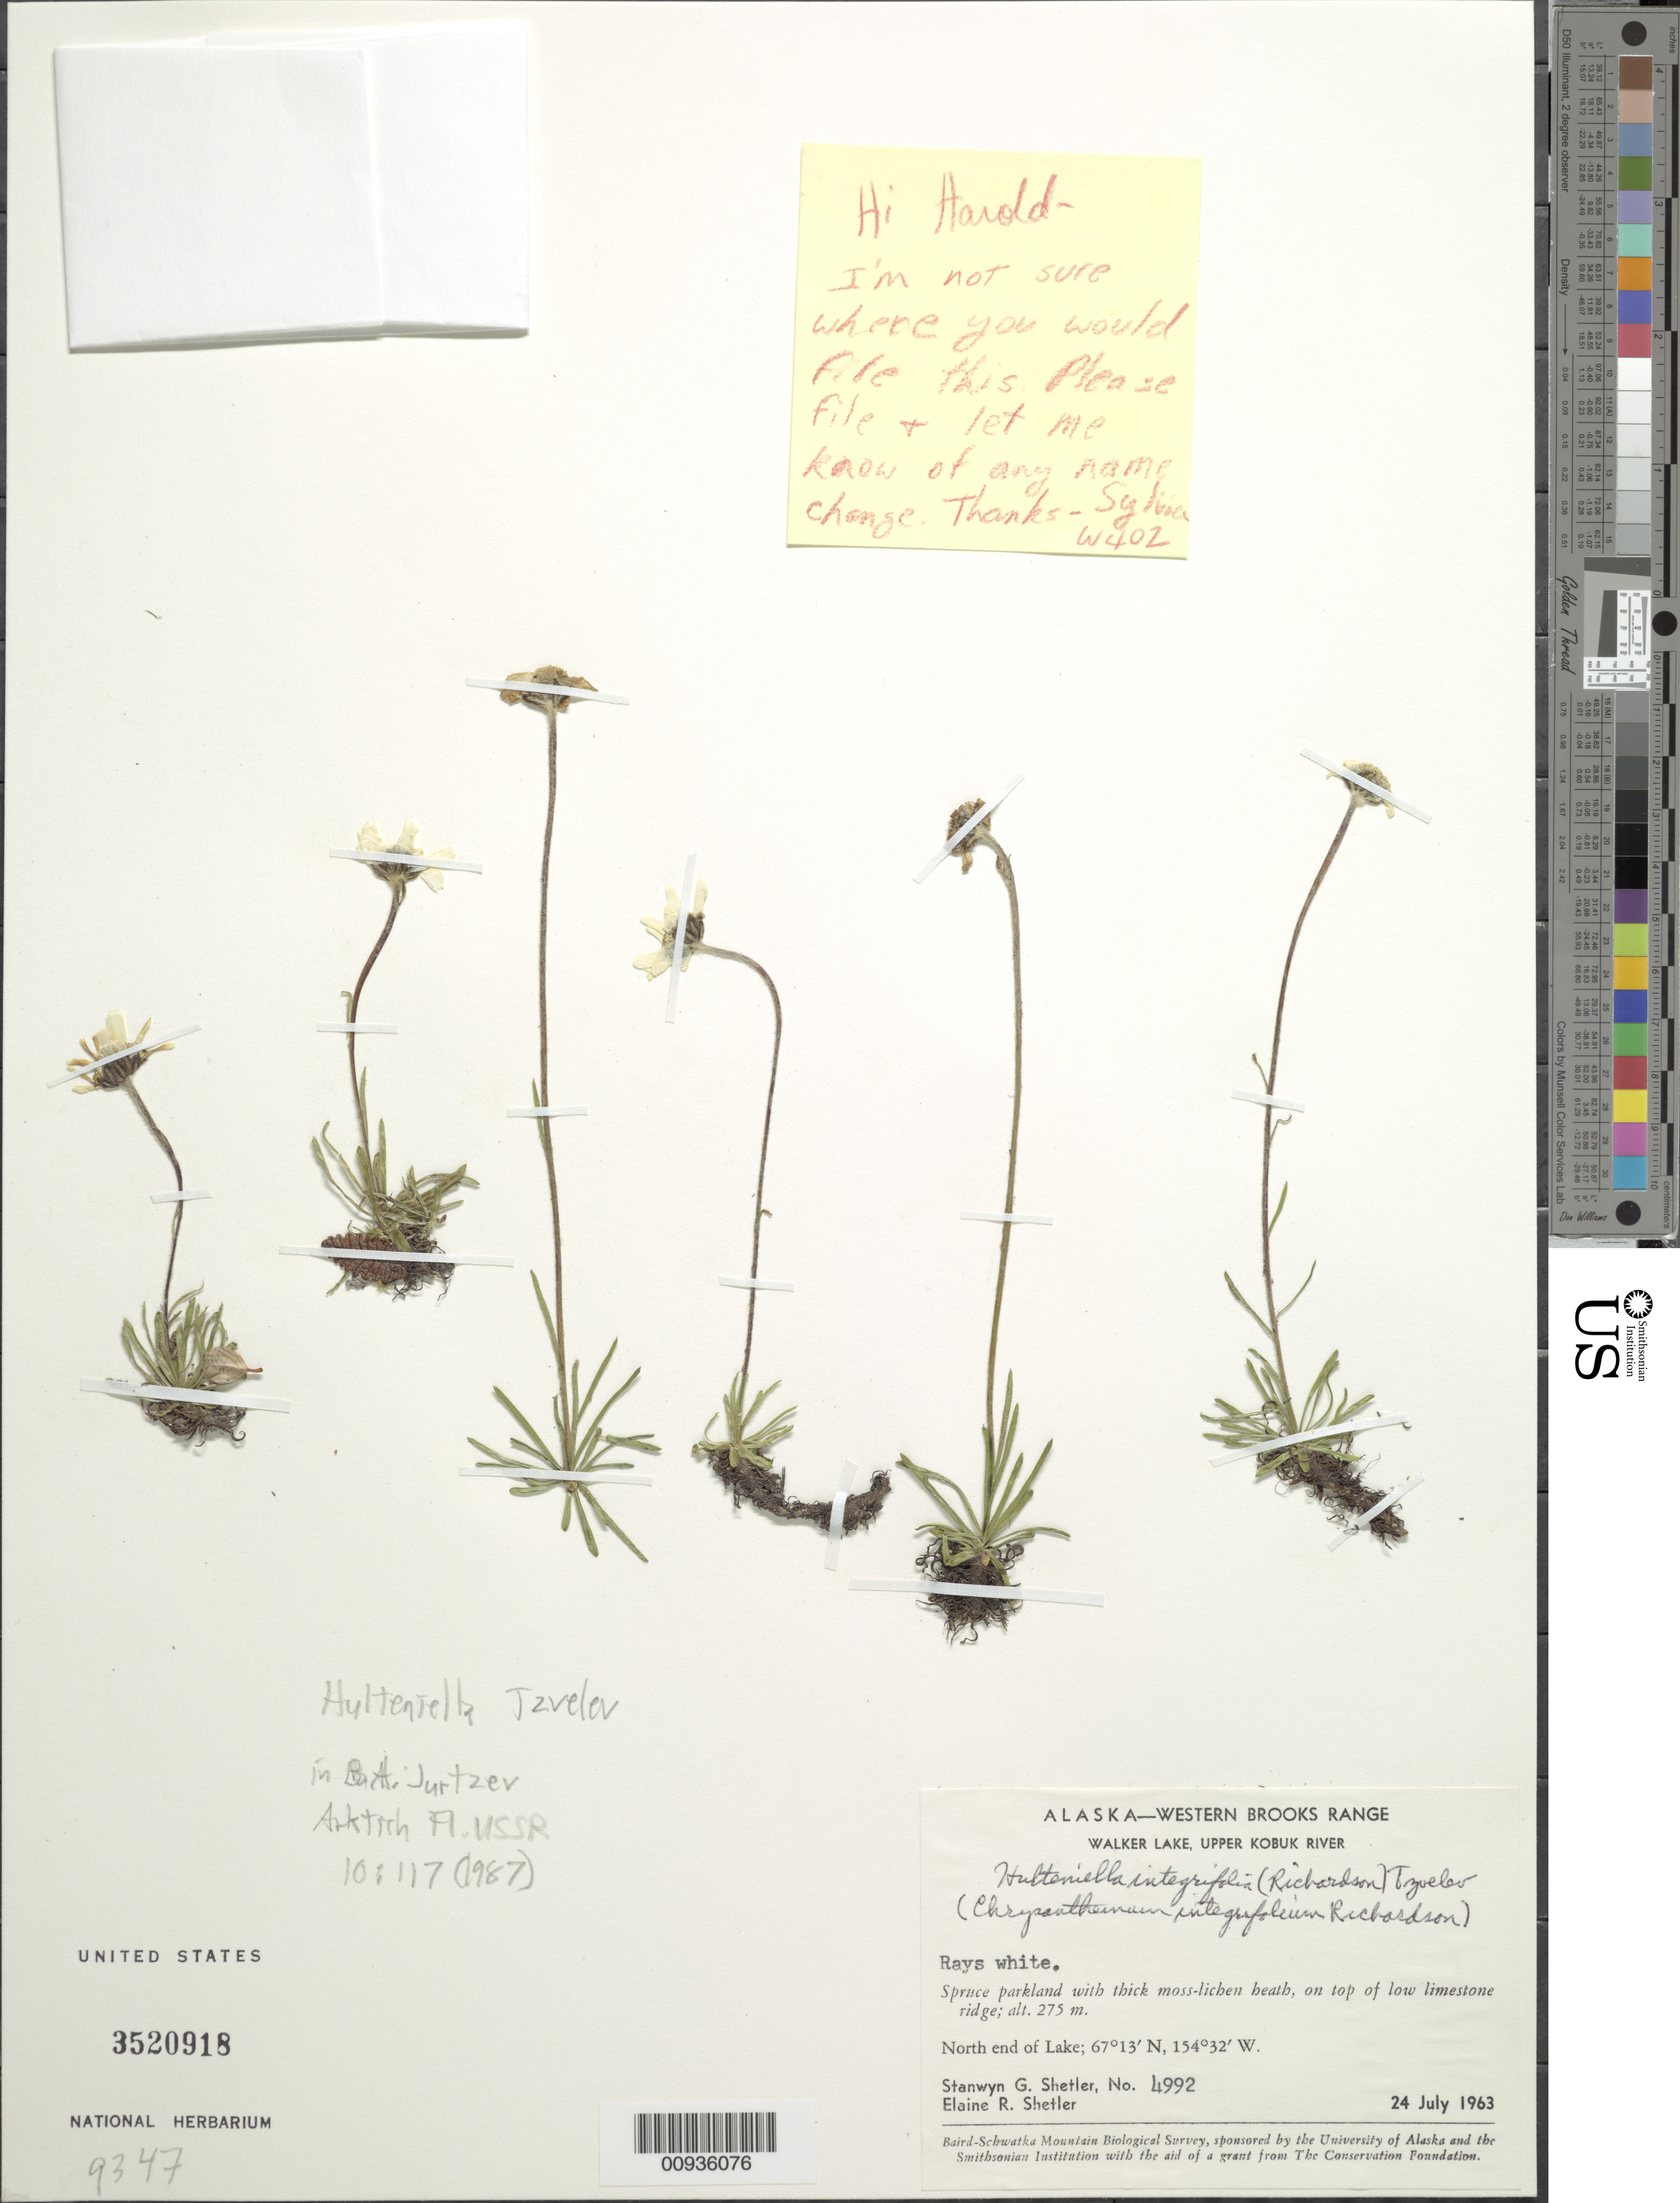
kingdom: Plantae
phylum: Tracheophyta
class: Magnoliopsida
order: Asterales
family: Asteraceae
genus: Hulteniella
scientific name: Hulteniella integrifolia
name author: (Richardson) Tzvelev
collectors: S. Shetler & E. R. Shetler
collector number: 4992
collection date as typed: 24 Jul 1963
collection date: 1963-07-24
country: United States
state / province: Alaska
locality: North end of Walker Lake. Western Brooks Range, Upper Kobuk River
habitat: Spruce parkland with thick moss-lichen heath, on top of low limestone ridge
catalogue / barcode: US 3520918